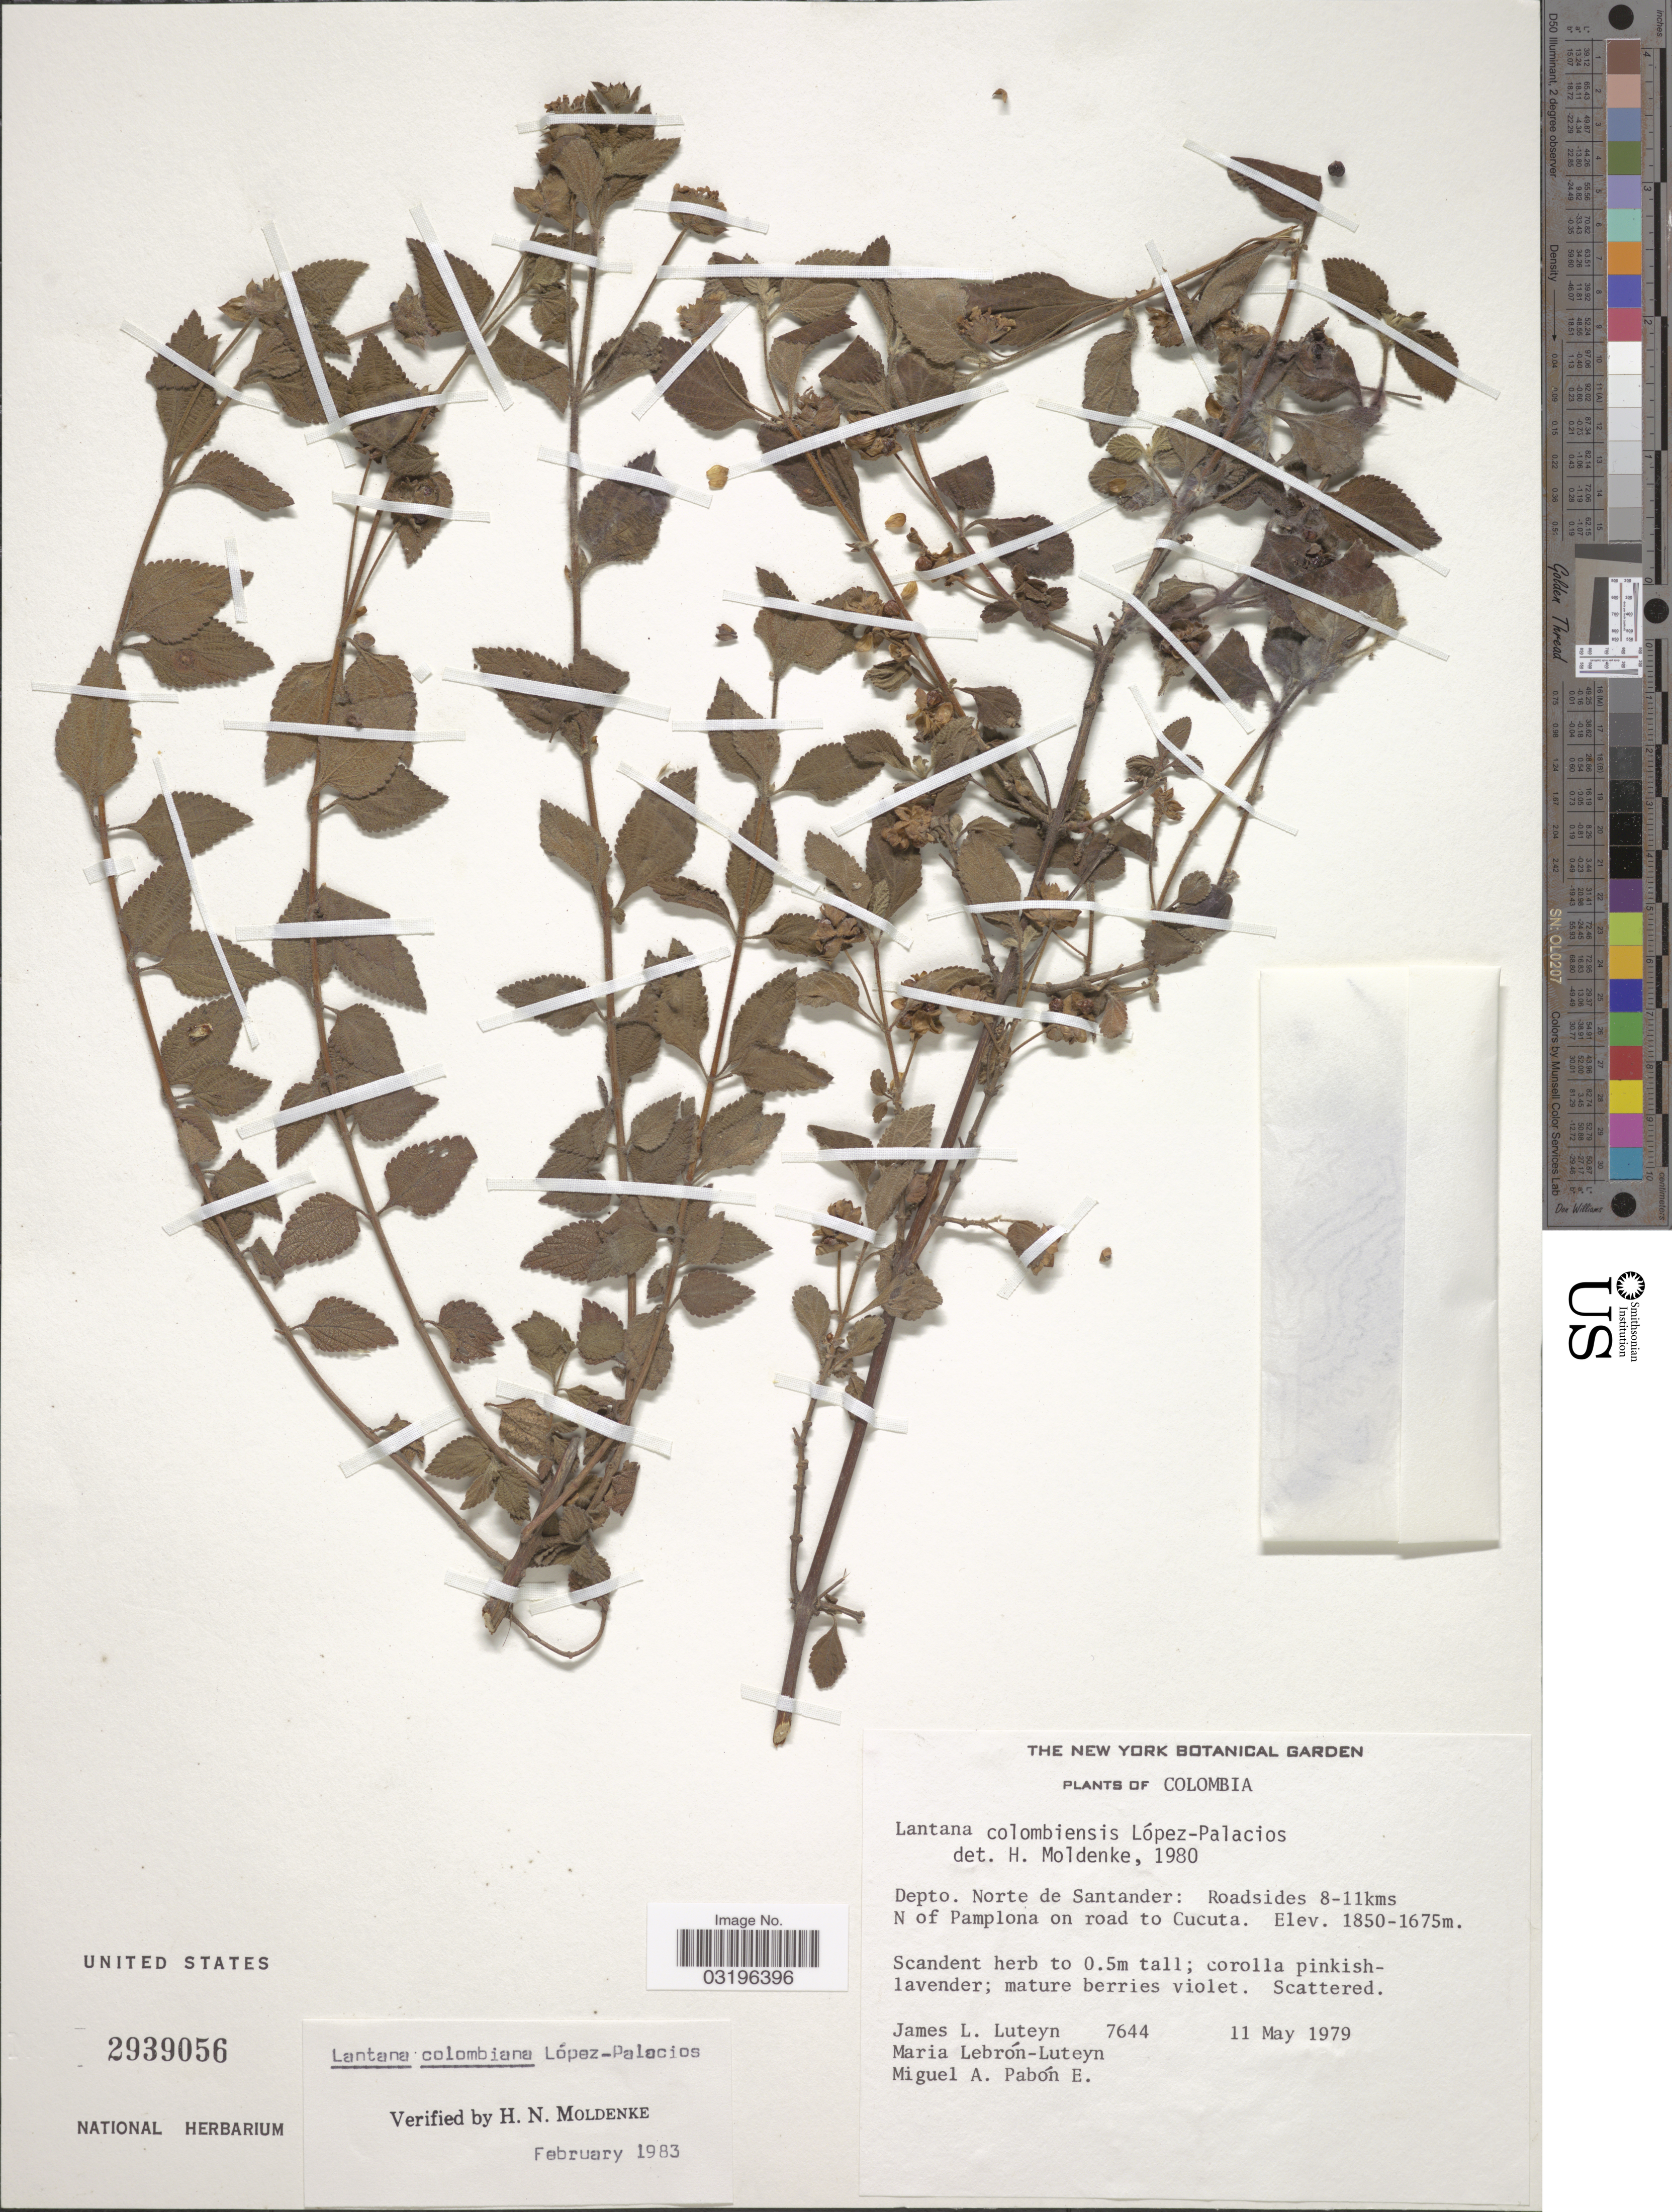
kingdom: Plantae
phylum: Tracheophyta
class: Magnoliopsida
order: Lamiales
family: Verbenaceae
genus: Lantana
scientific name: Lantana colombiana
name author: López-Pal.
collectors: J. L. Luteyn, M. L. Lebrón-Luteyn & M. A. Pabon E.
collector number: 7644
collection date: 1979-05-11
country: Colombia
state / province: Norte de Santander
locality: Depto. Norte de Santander: Roadsides 8-11kms N of Pamplona on road to Cucuta.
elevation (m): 1675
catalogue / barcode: US 2939056